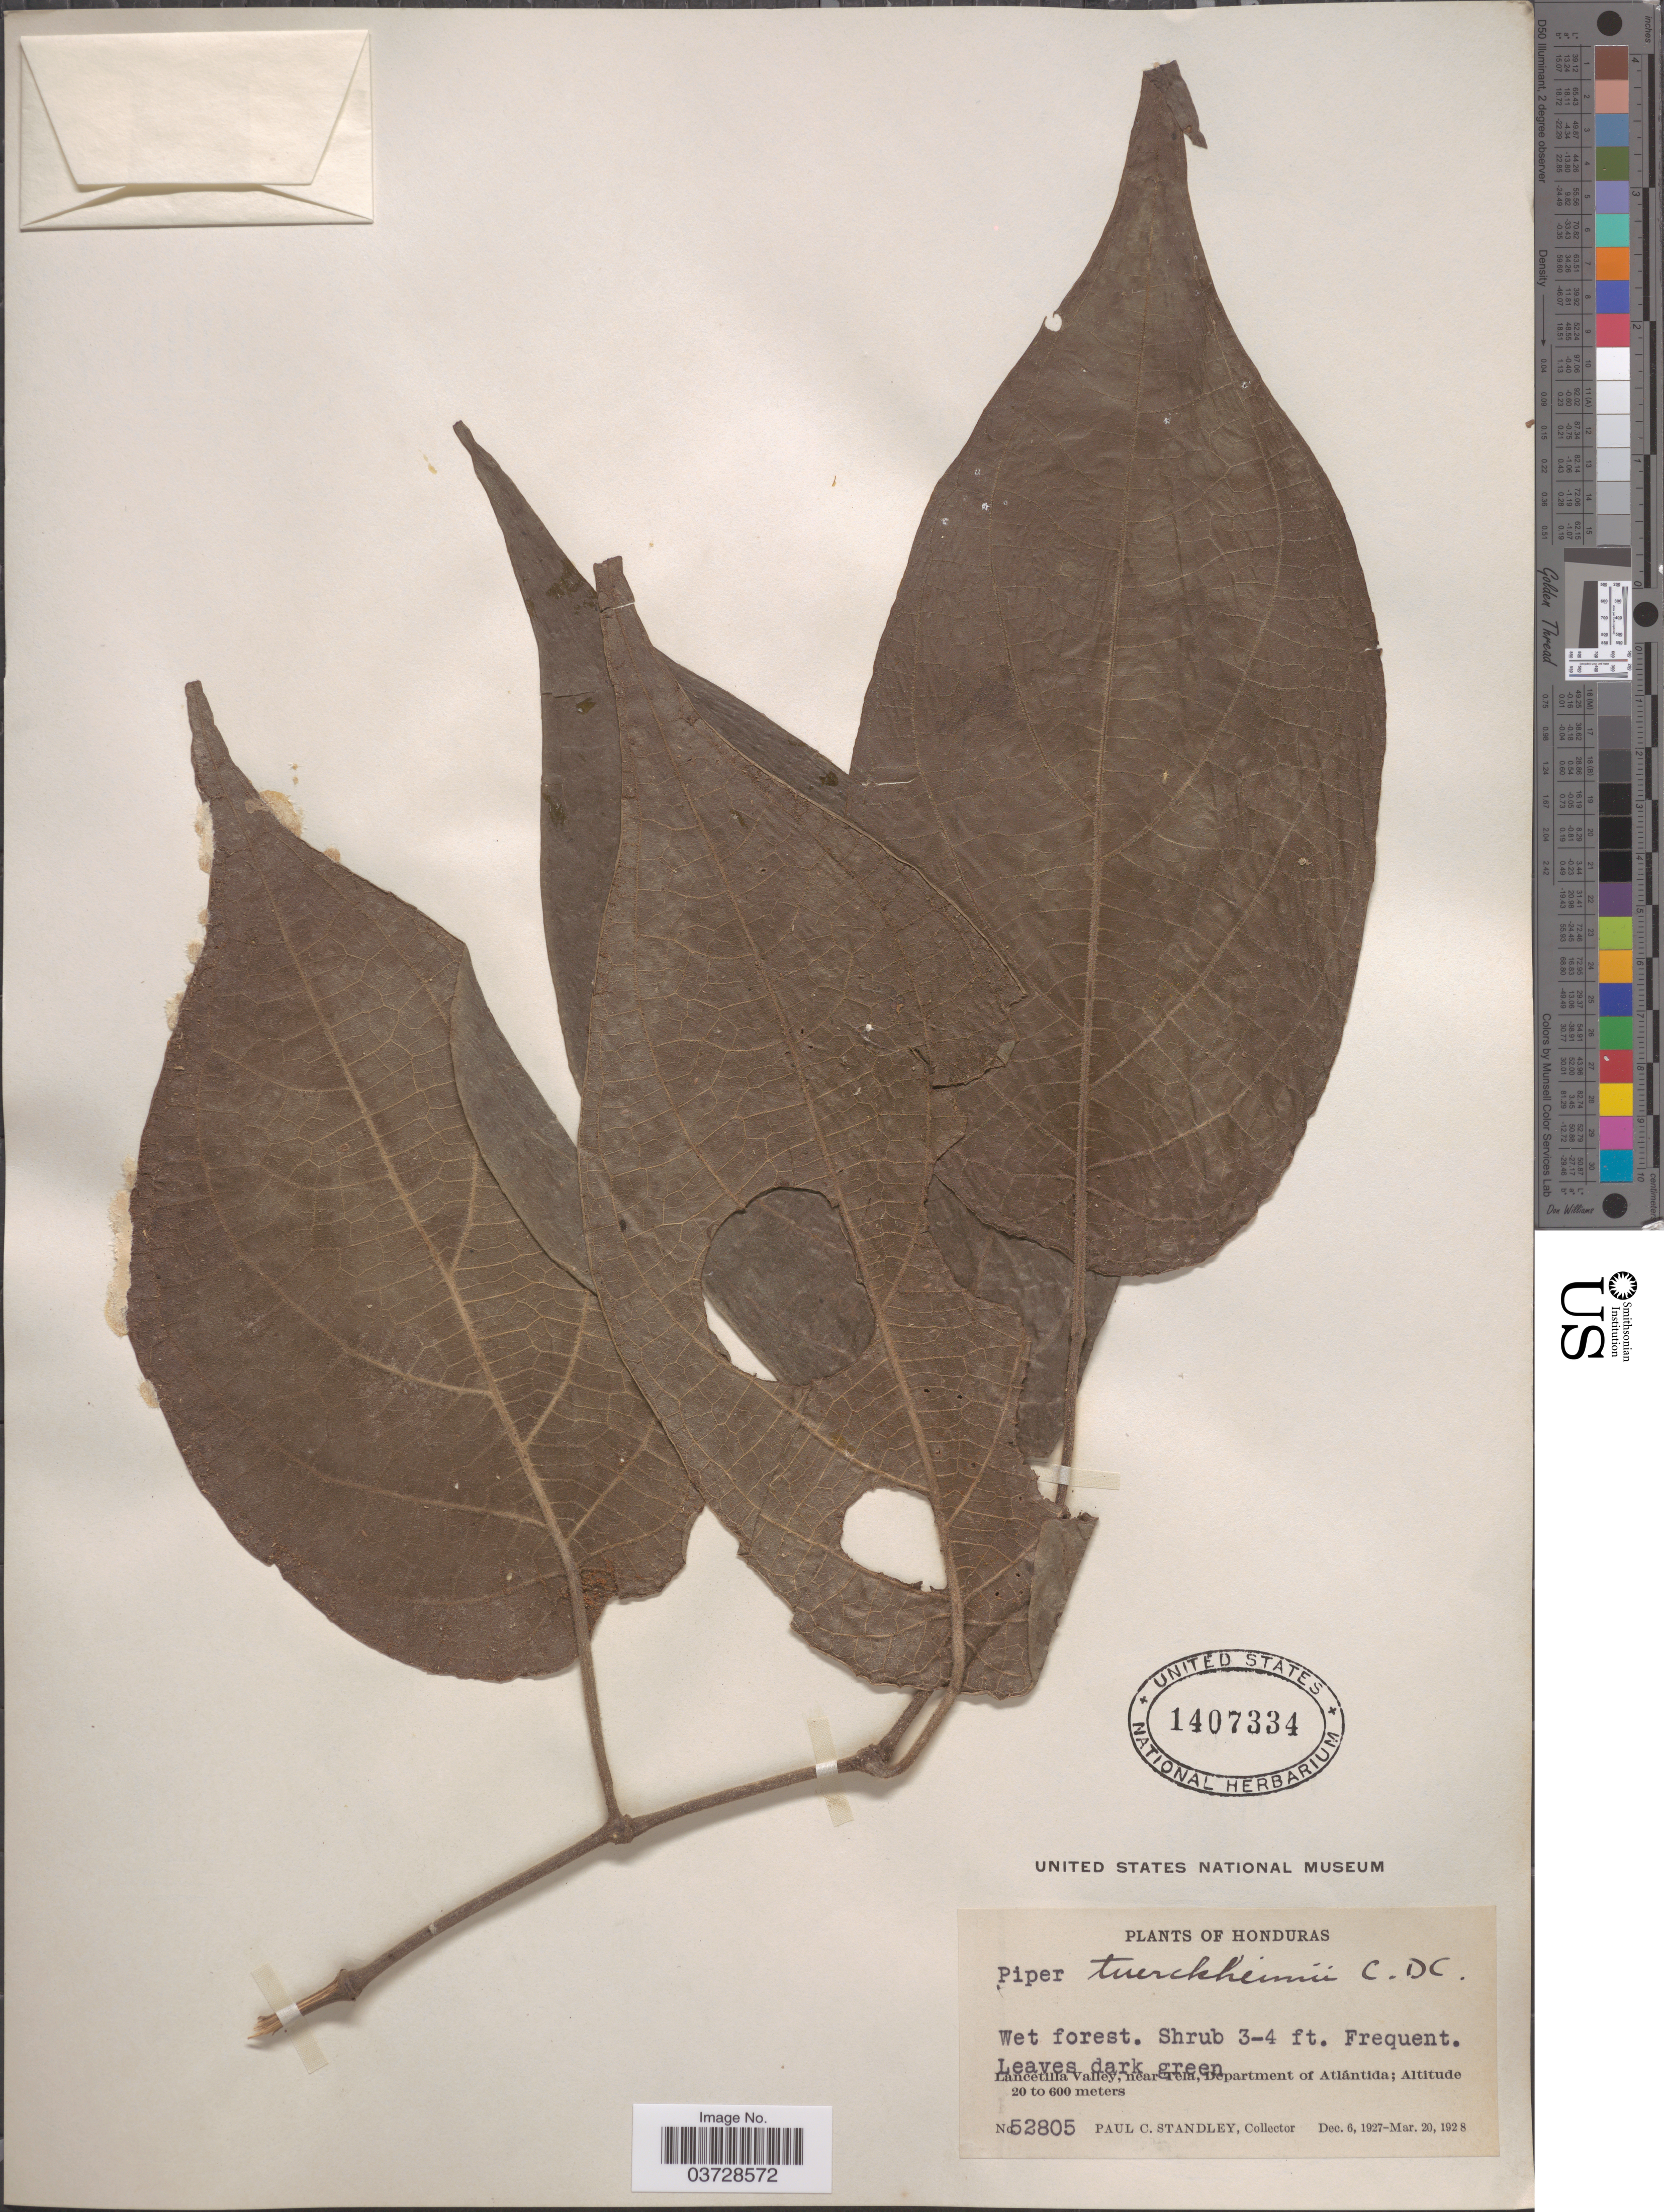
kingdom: Plantae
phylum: Tracheophyta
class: Magnoliopsida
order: Piperales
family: Piperaceae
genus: Piper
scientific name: Piper tuerckheimii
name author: C. DC.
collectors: P. C. Standley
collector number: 52805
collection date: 1927-12-06/1928-03-20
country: Honduras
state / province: Atlantida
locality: Lancetilla Valley, near Tela, Department of Atlántida.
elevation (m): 20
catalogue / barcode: US 1407334